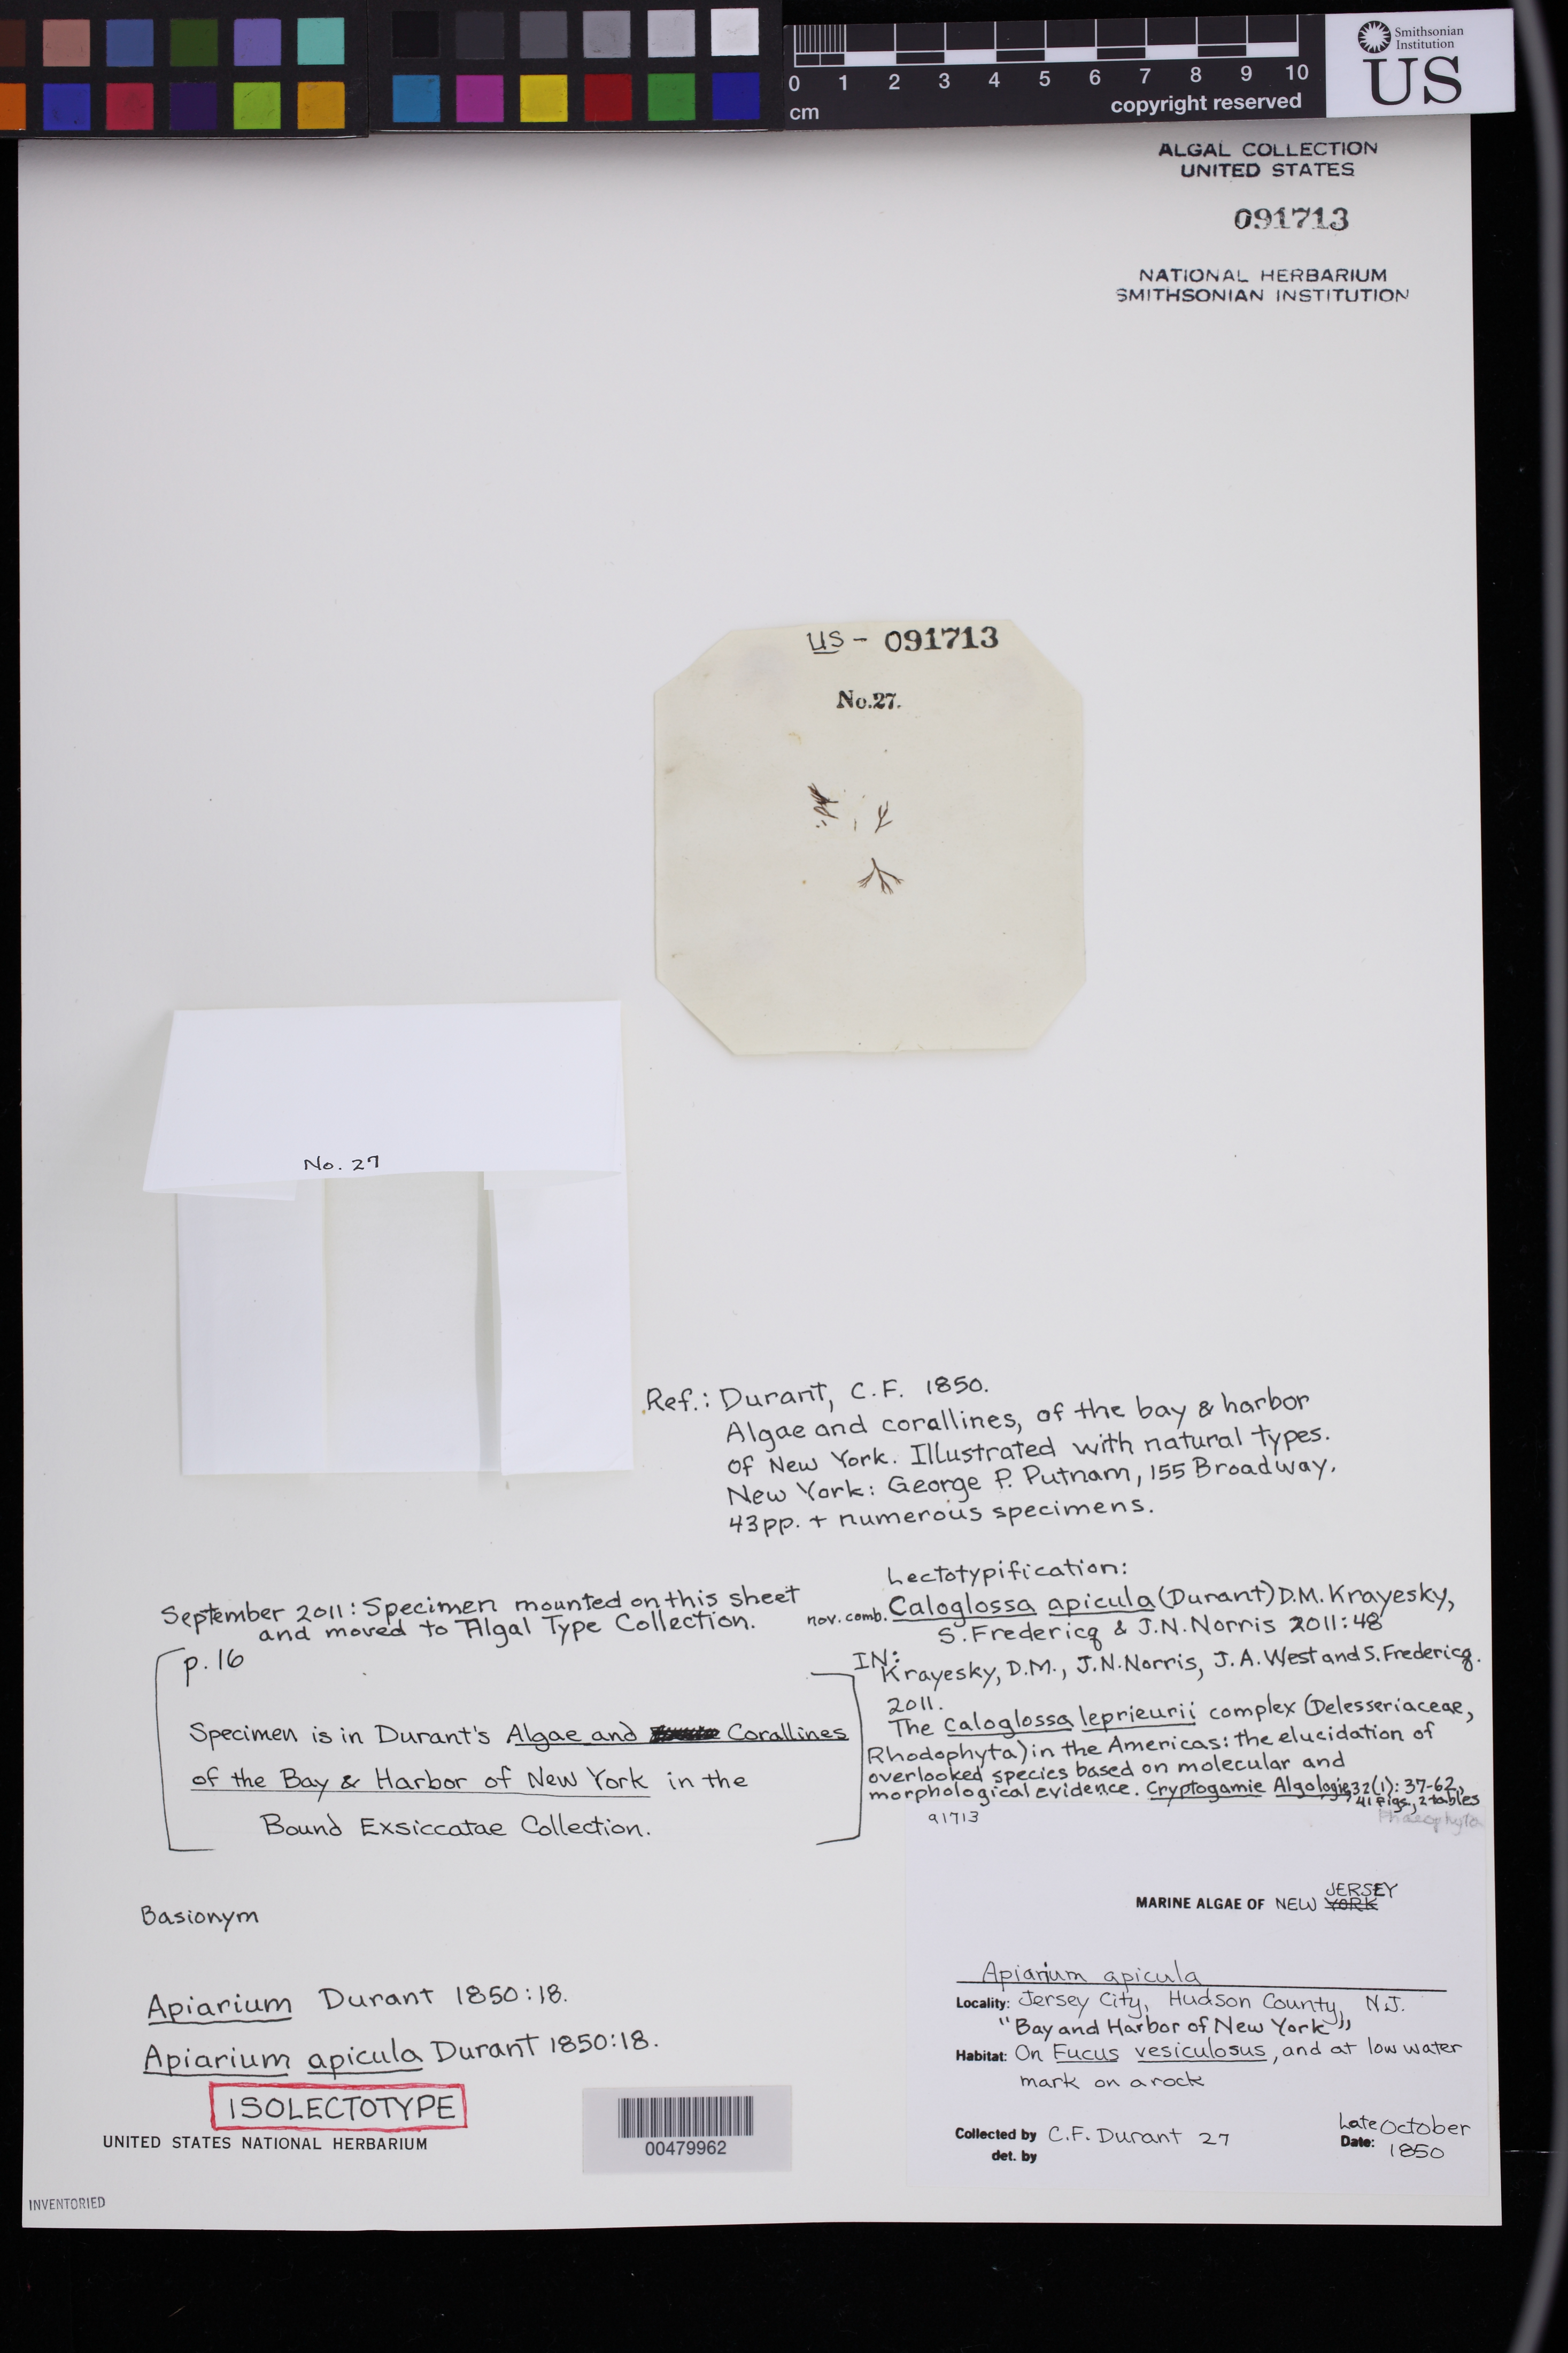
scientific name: Apiarium apicula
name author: Durant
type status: Isolectotype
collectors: C. Durant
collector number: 27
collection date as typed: Oct 1850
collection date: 1850-10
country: United States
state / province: New Jersey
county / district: Hudson County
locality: Jersey City.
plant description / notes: Durant, C.F. 1850. Algae and Corallines of the Bay & Harbor of New York, Illustrated with Natural Types. New York:George P. Putnam. Printed by Narine & Co.-Bound Exsiccatae Collection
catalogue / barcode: US 91713